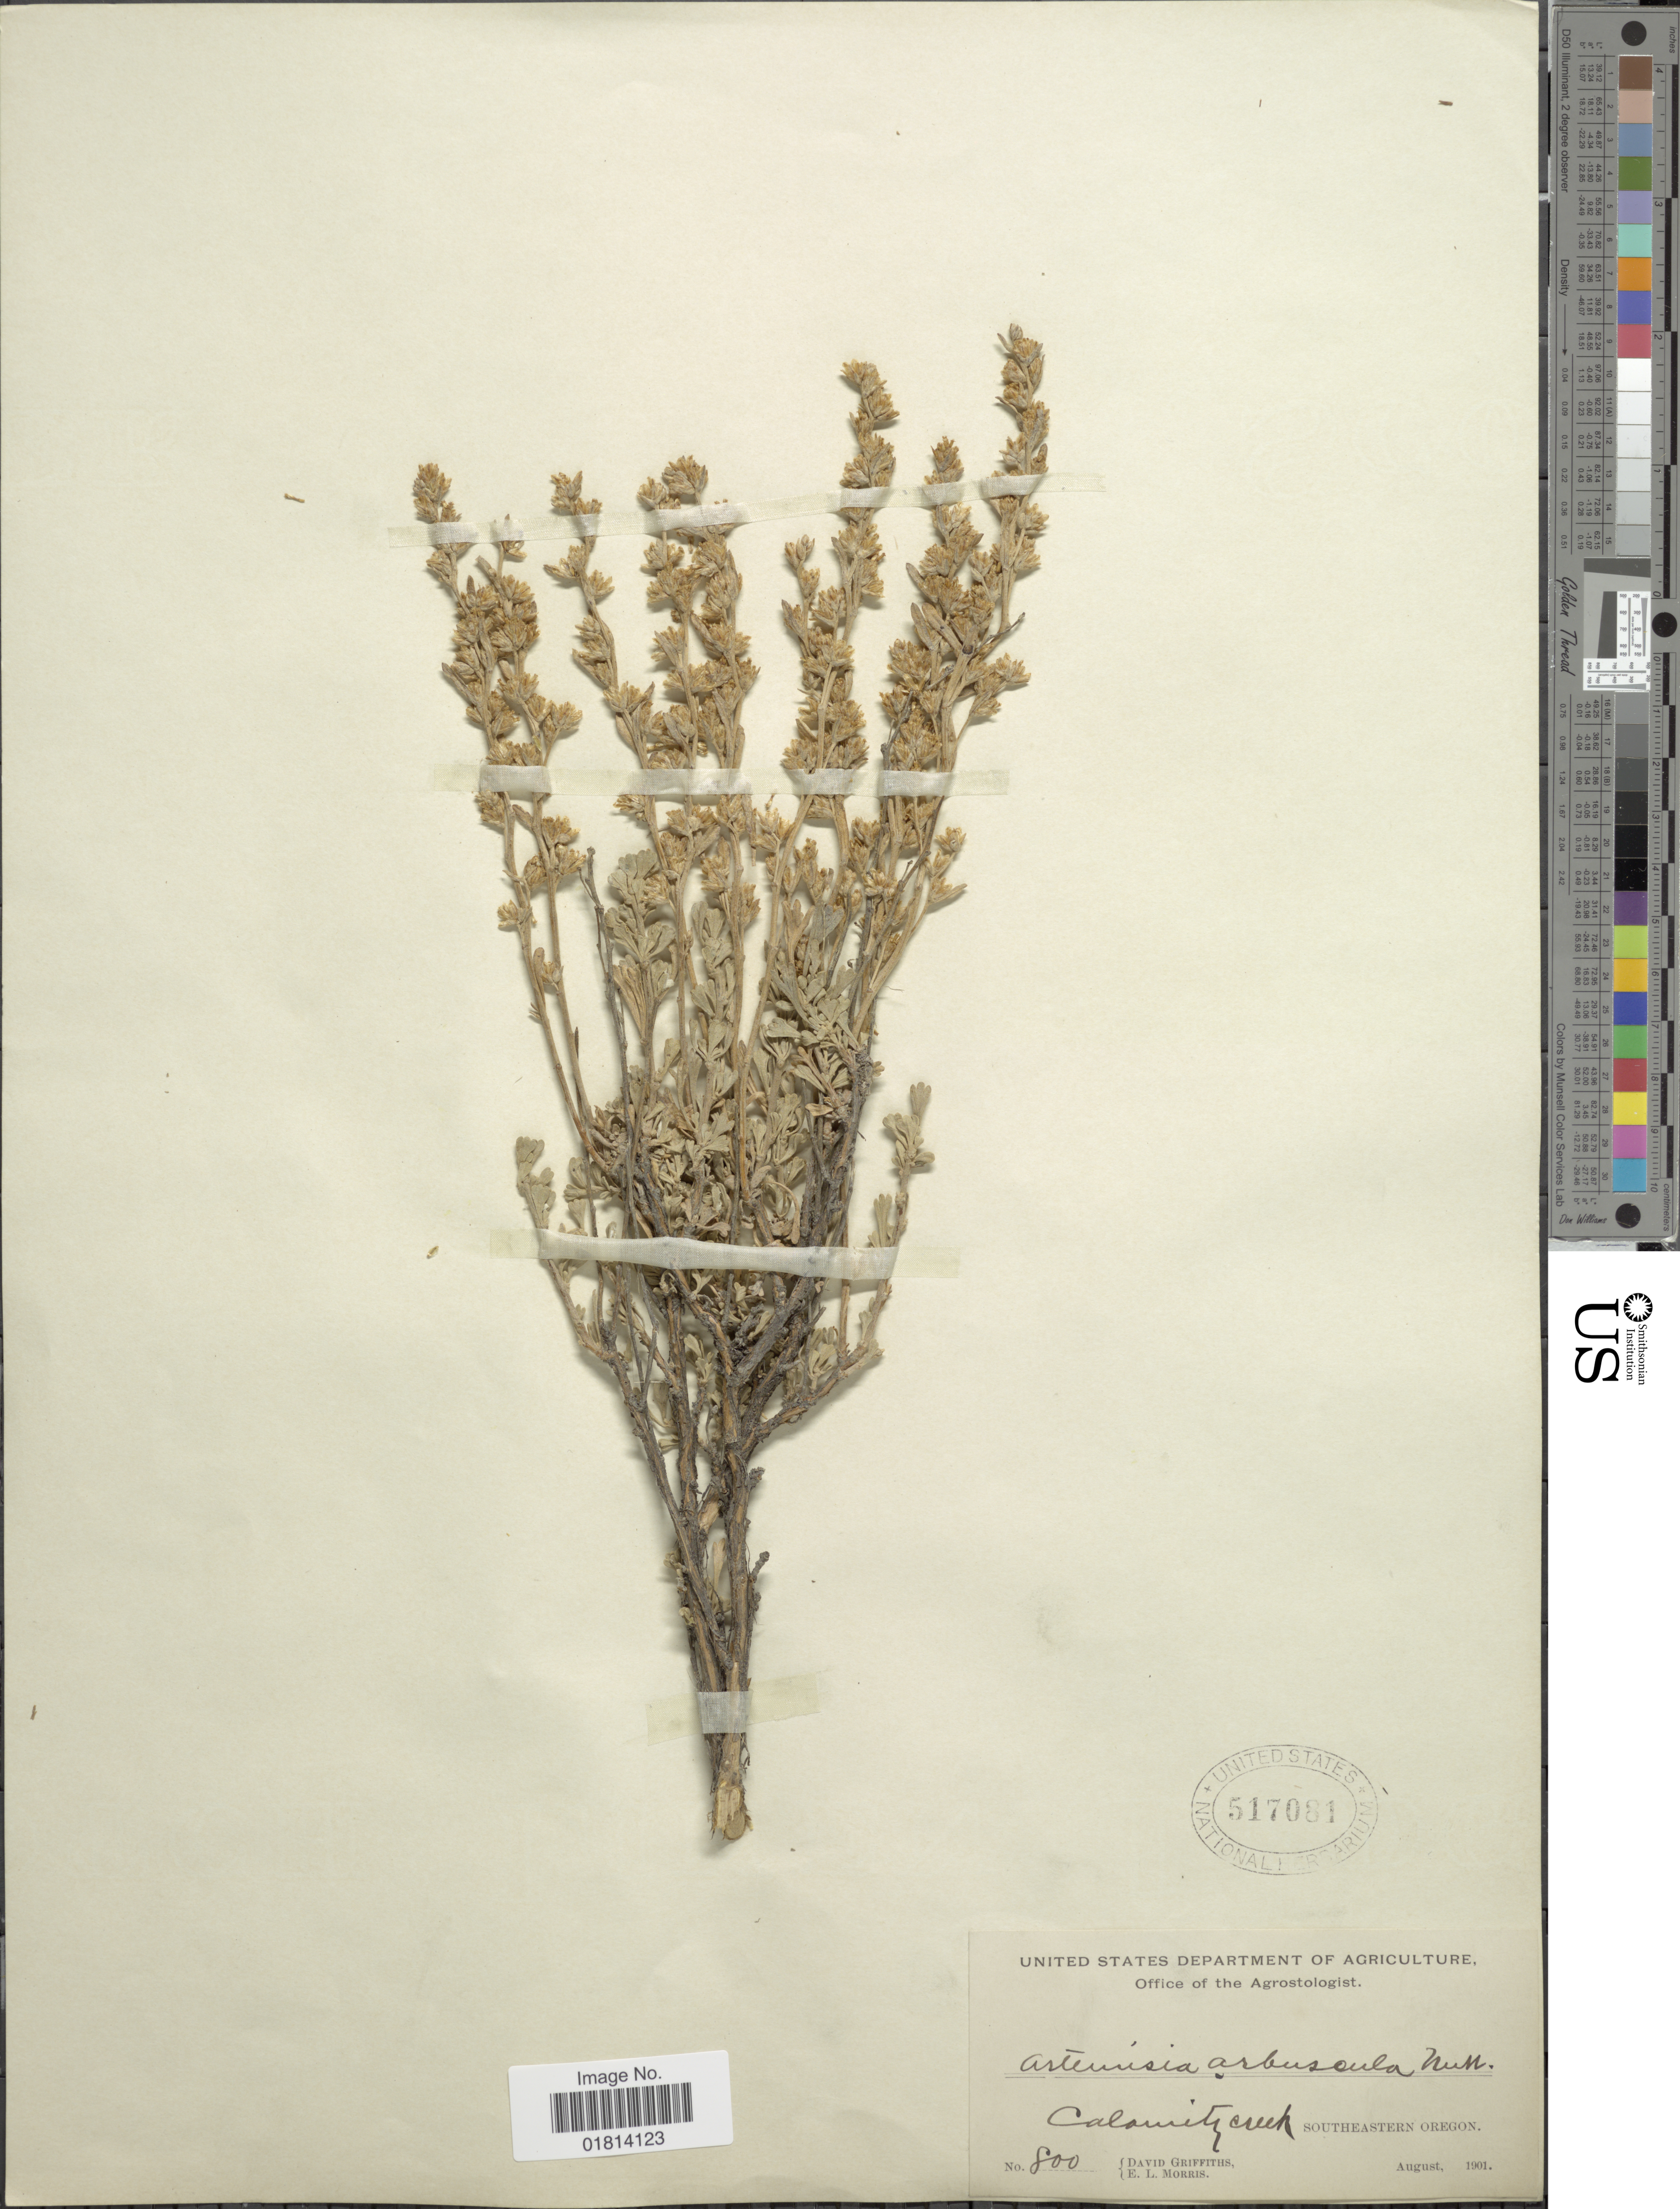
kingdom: Plantae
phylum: Tracheophyta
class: Magnoliopsida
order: Asterales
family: Asteraceae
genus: Artemisia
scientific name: Artemisia arbuscula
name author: Nutt.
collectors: D. Griffiths & E. Morris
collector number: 800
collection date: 1901-08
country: United States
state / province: Oregon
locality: Calamity creek, Southeastern Oregon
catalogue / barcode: US 517081